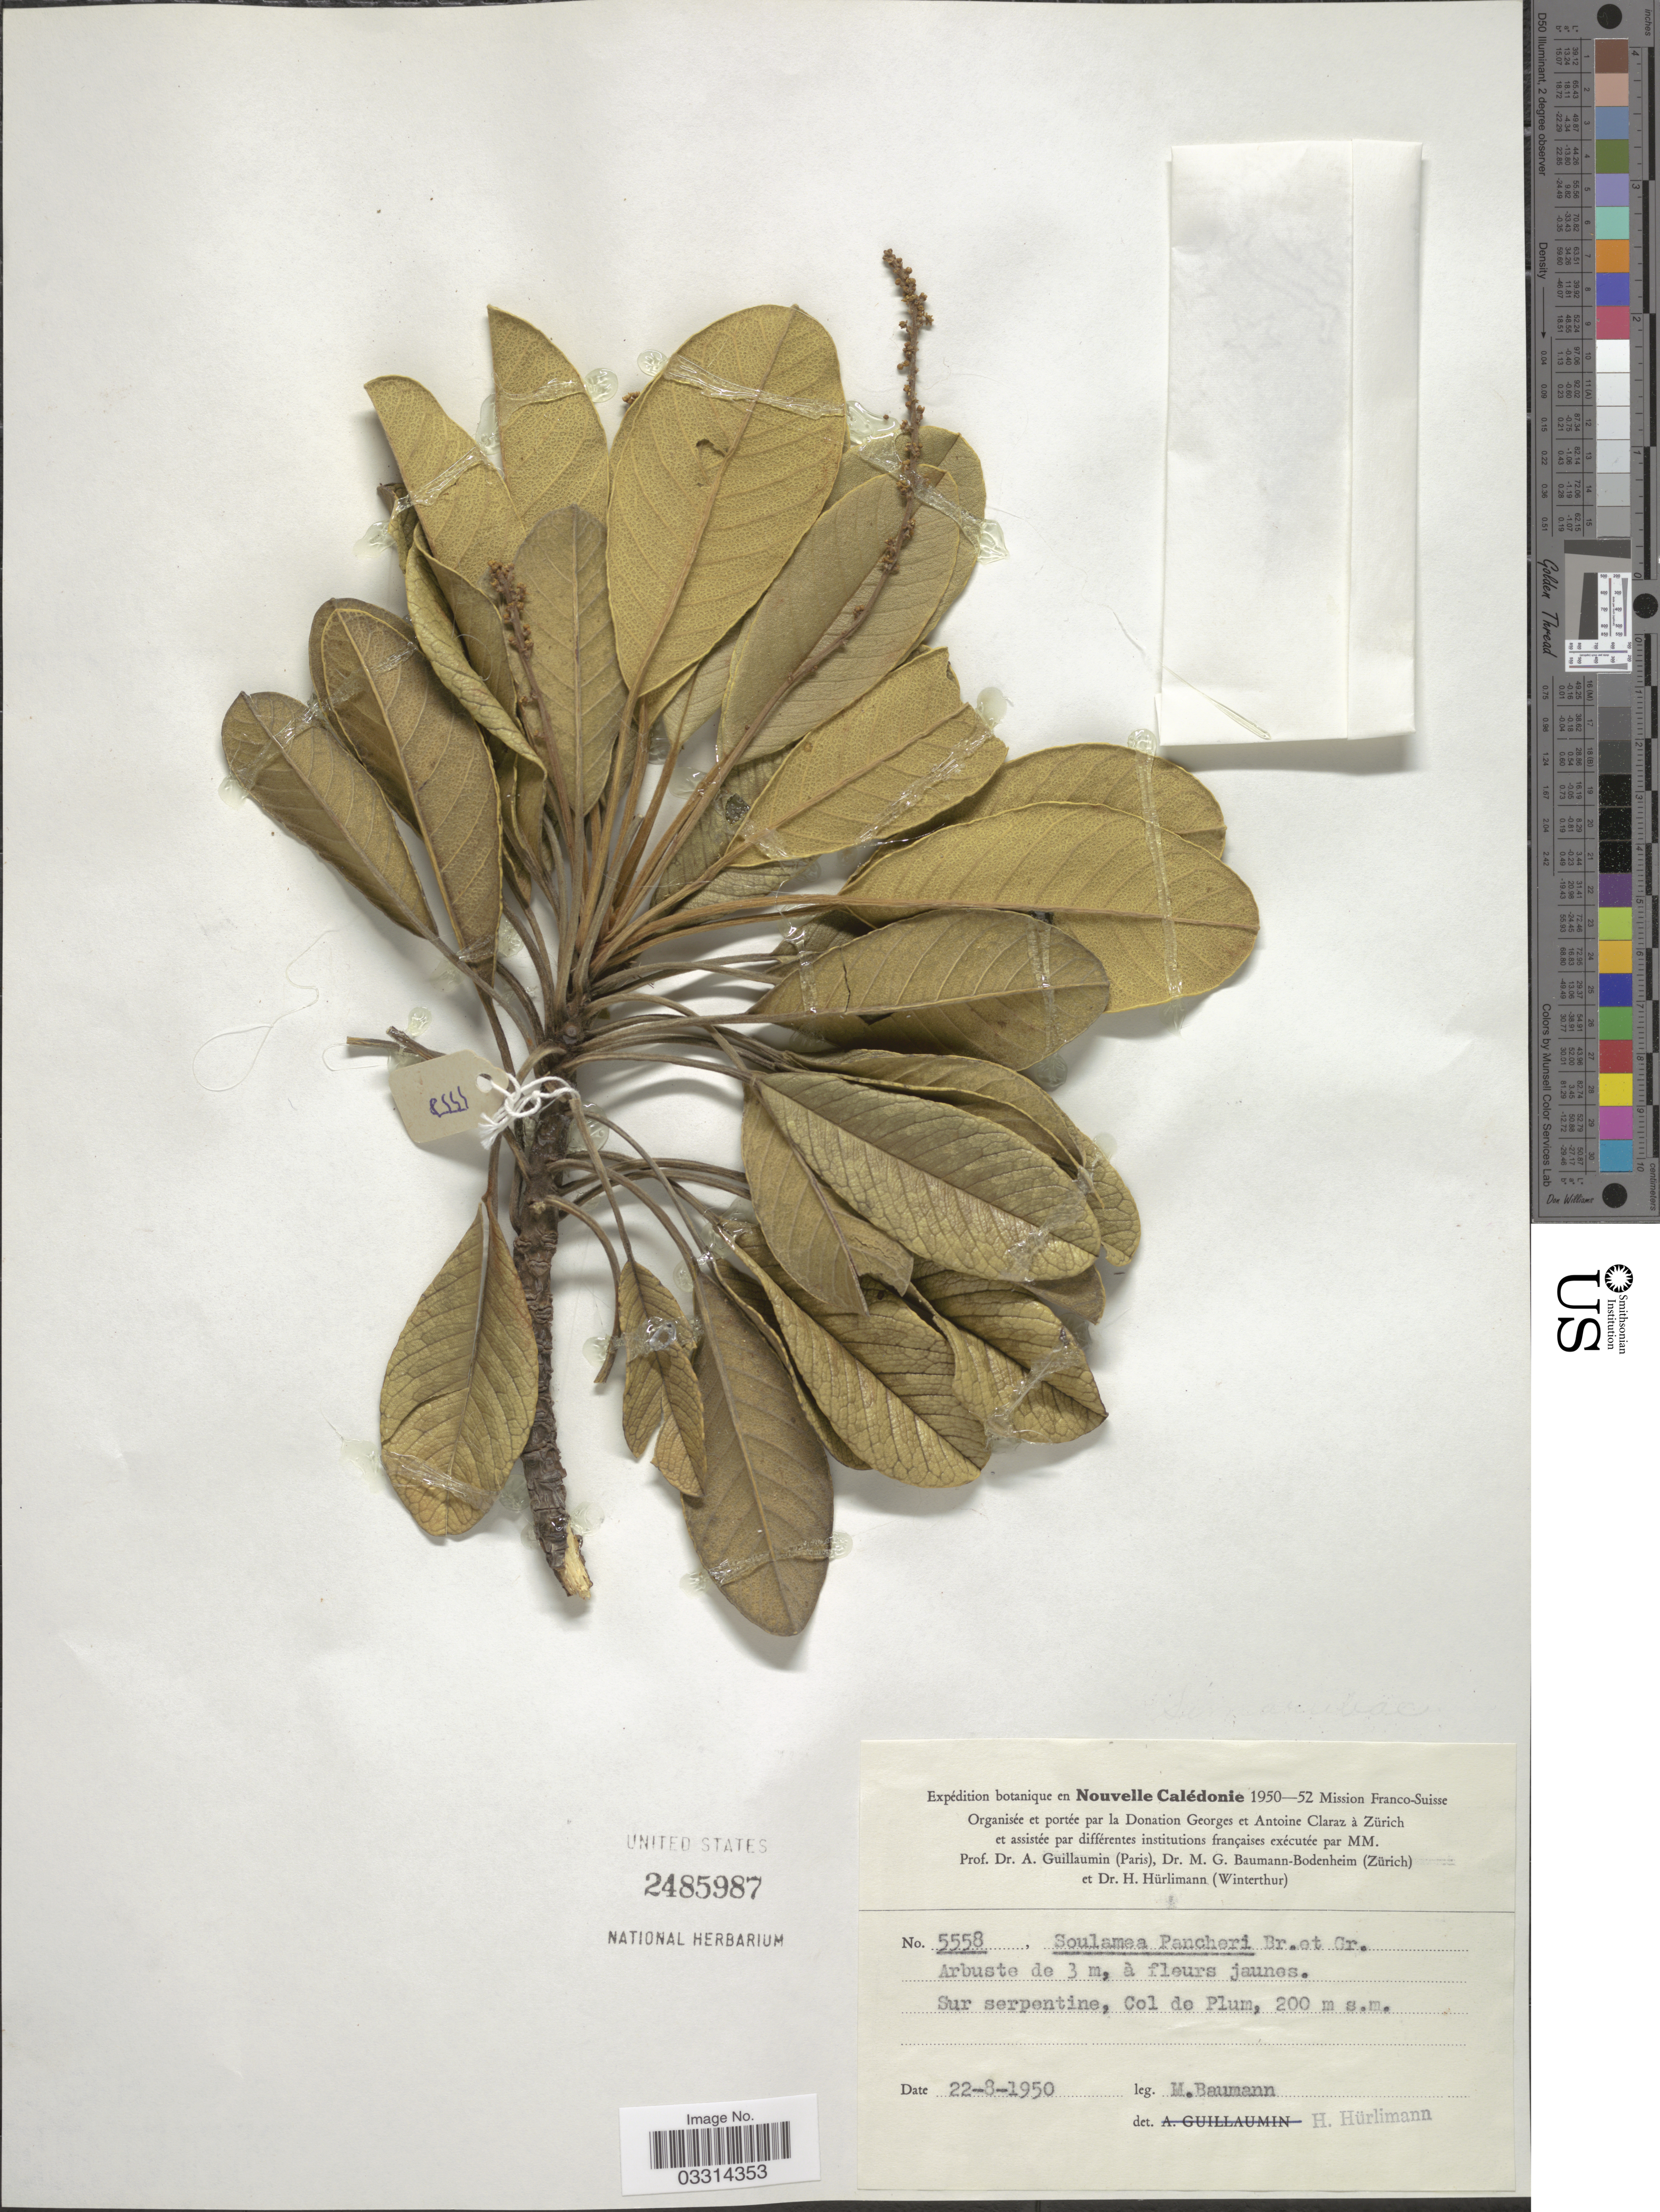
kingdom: Plantae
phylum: Tracheophyta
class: Magnoliopsida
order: Sapindales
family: Simaroubaceae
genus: Soulamea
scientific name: Soulamea pancheri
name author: Brongn. & Gris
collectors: M. Baumann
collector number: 5558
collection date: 1950-08-22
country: New Caledonia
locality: Sur surpentine, Col de Plum.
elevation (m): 200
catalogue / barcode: US 2485987